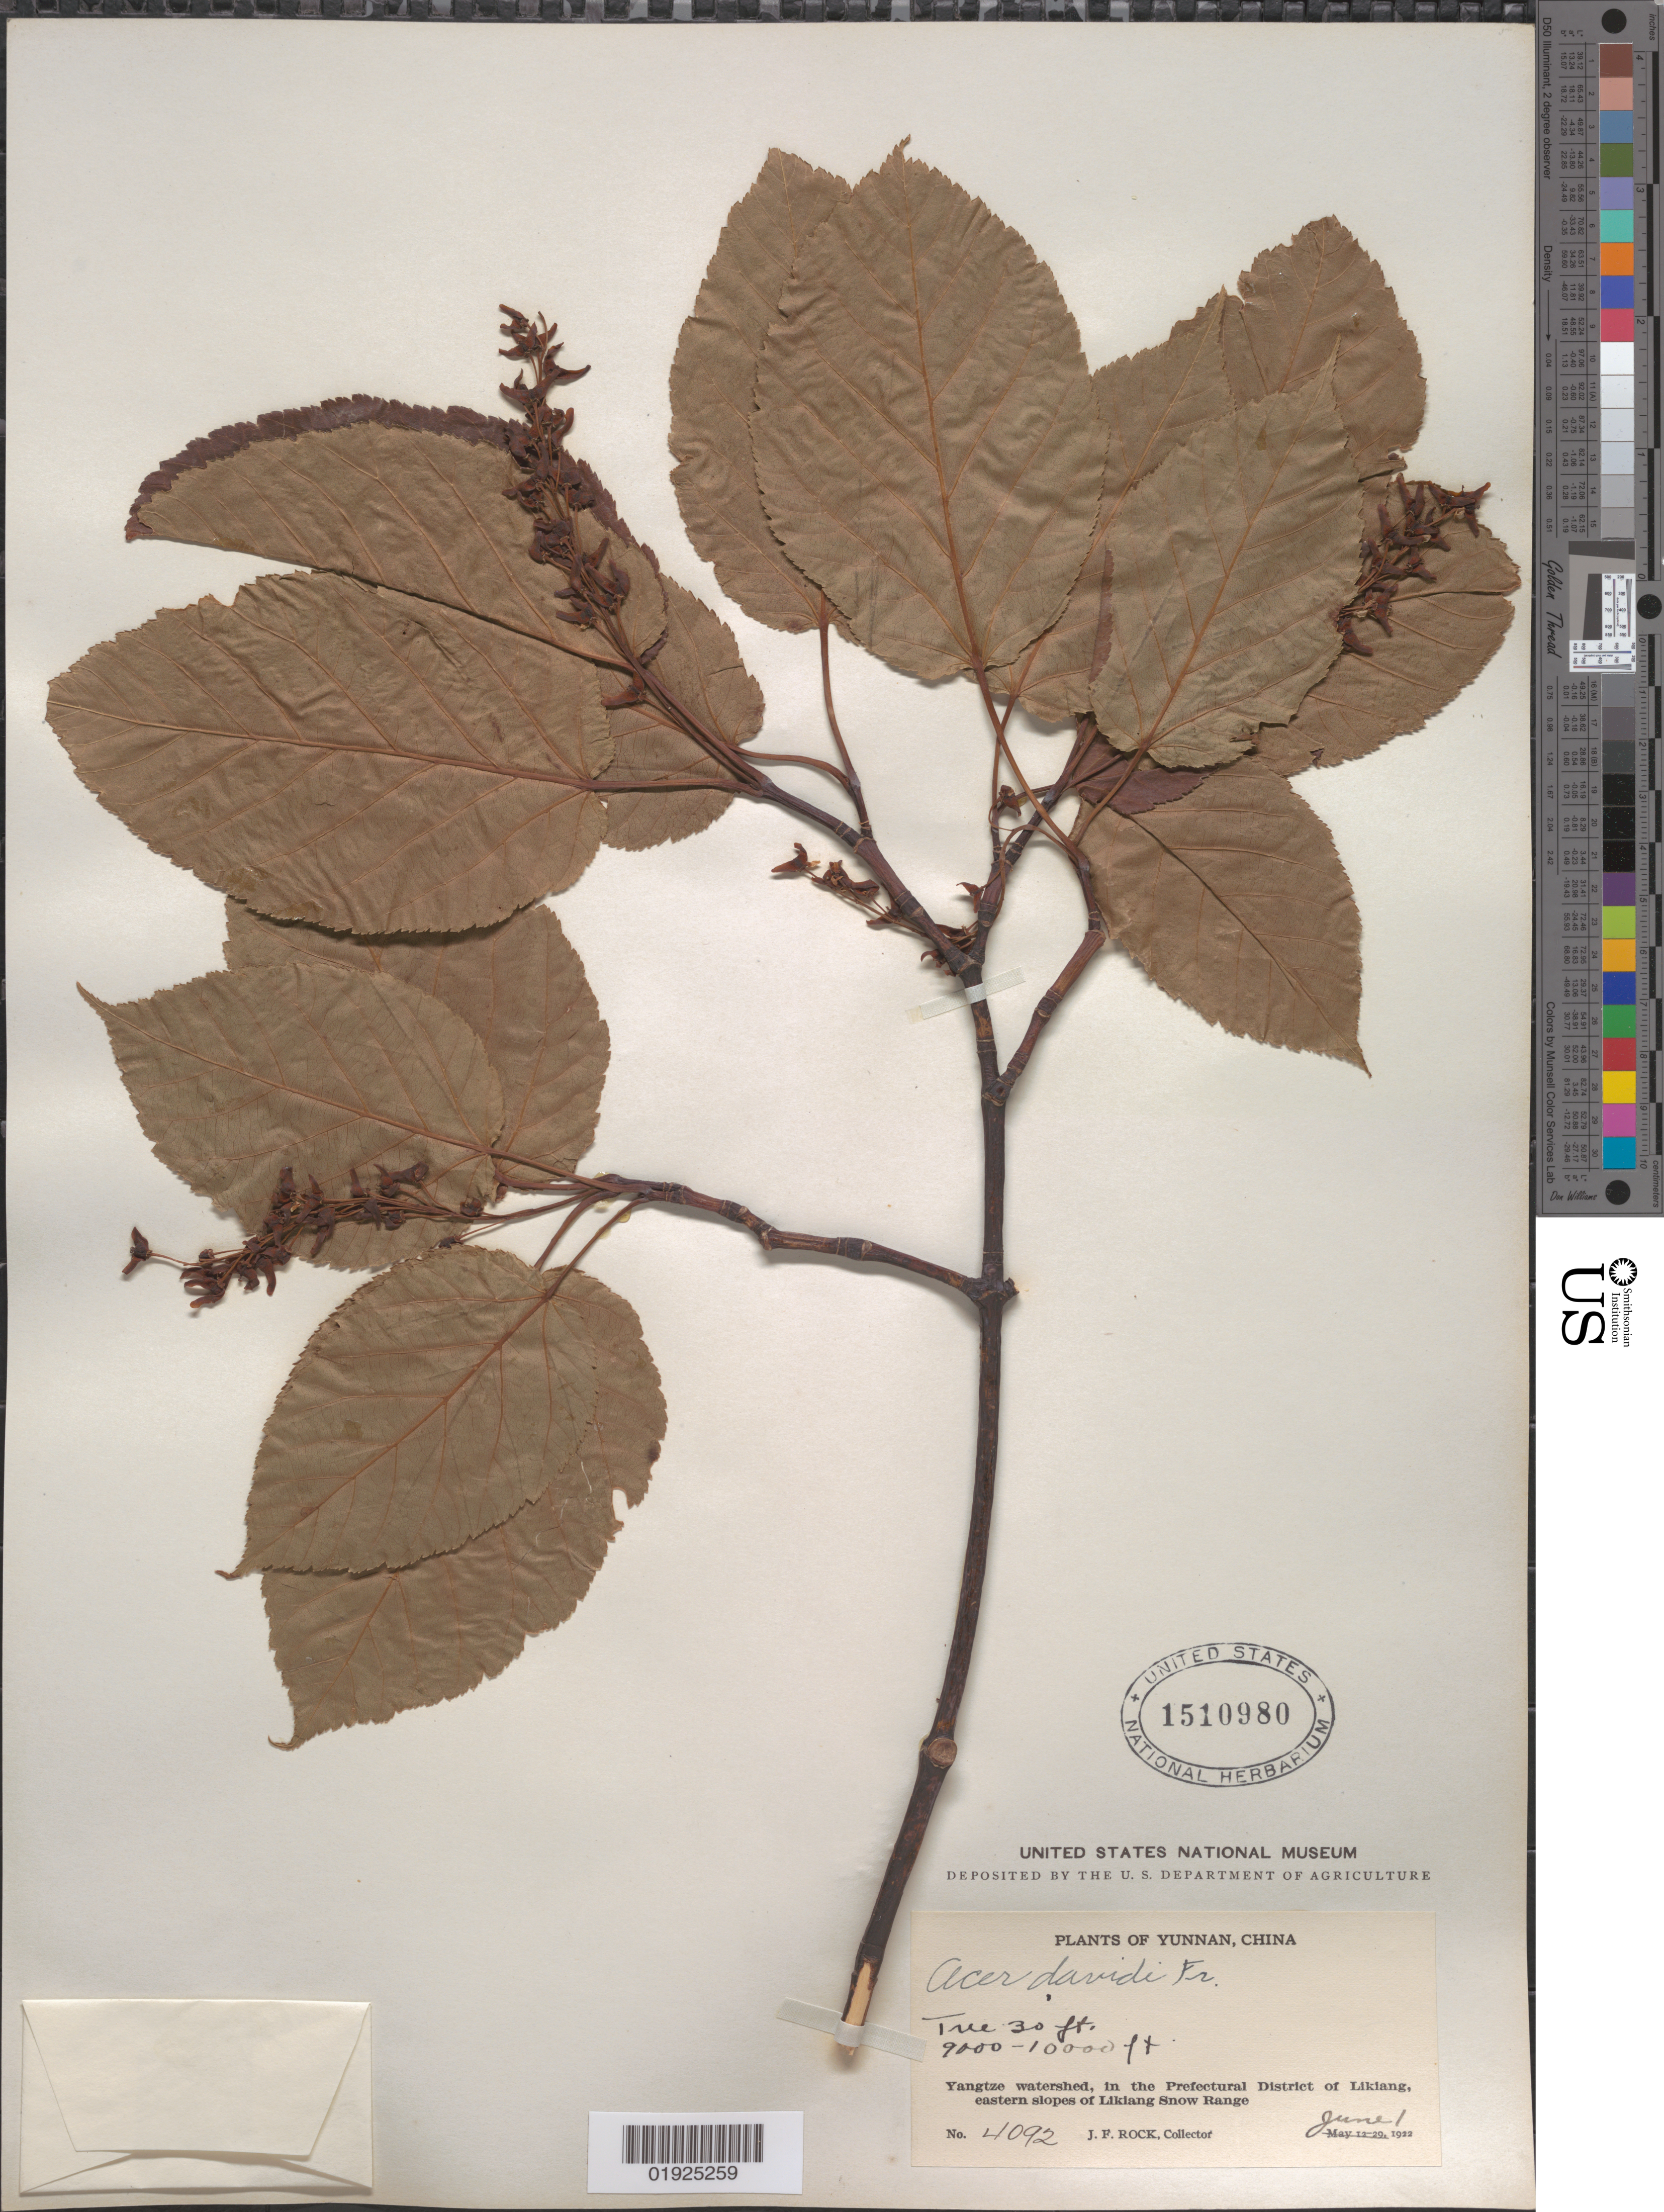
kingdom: Plantae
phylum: Tracheophyta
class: Magnoliopsida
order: Sapindales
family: Sapindaceae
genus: Acer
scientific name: Acer sikkimense subsp. davidii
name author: (Franch.) Wesm.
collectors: J. F. Rock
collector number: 4092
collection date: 1922-06-01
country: China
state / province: Yunnan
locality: Prefectural District of Likiang, Yangtze watershed, eastern slopes of Likiang Snow Range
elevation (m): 2743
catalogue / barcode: US 1510980